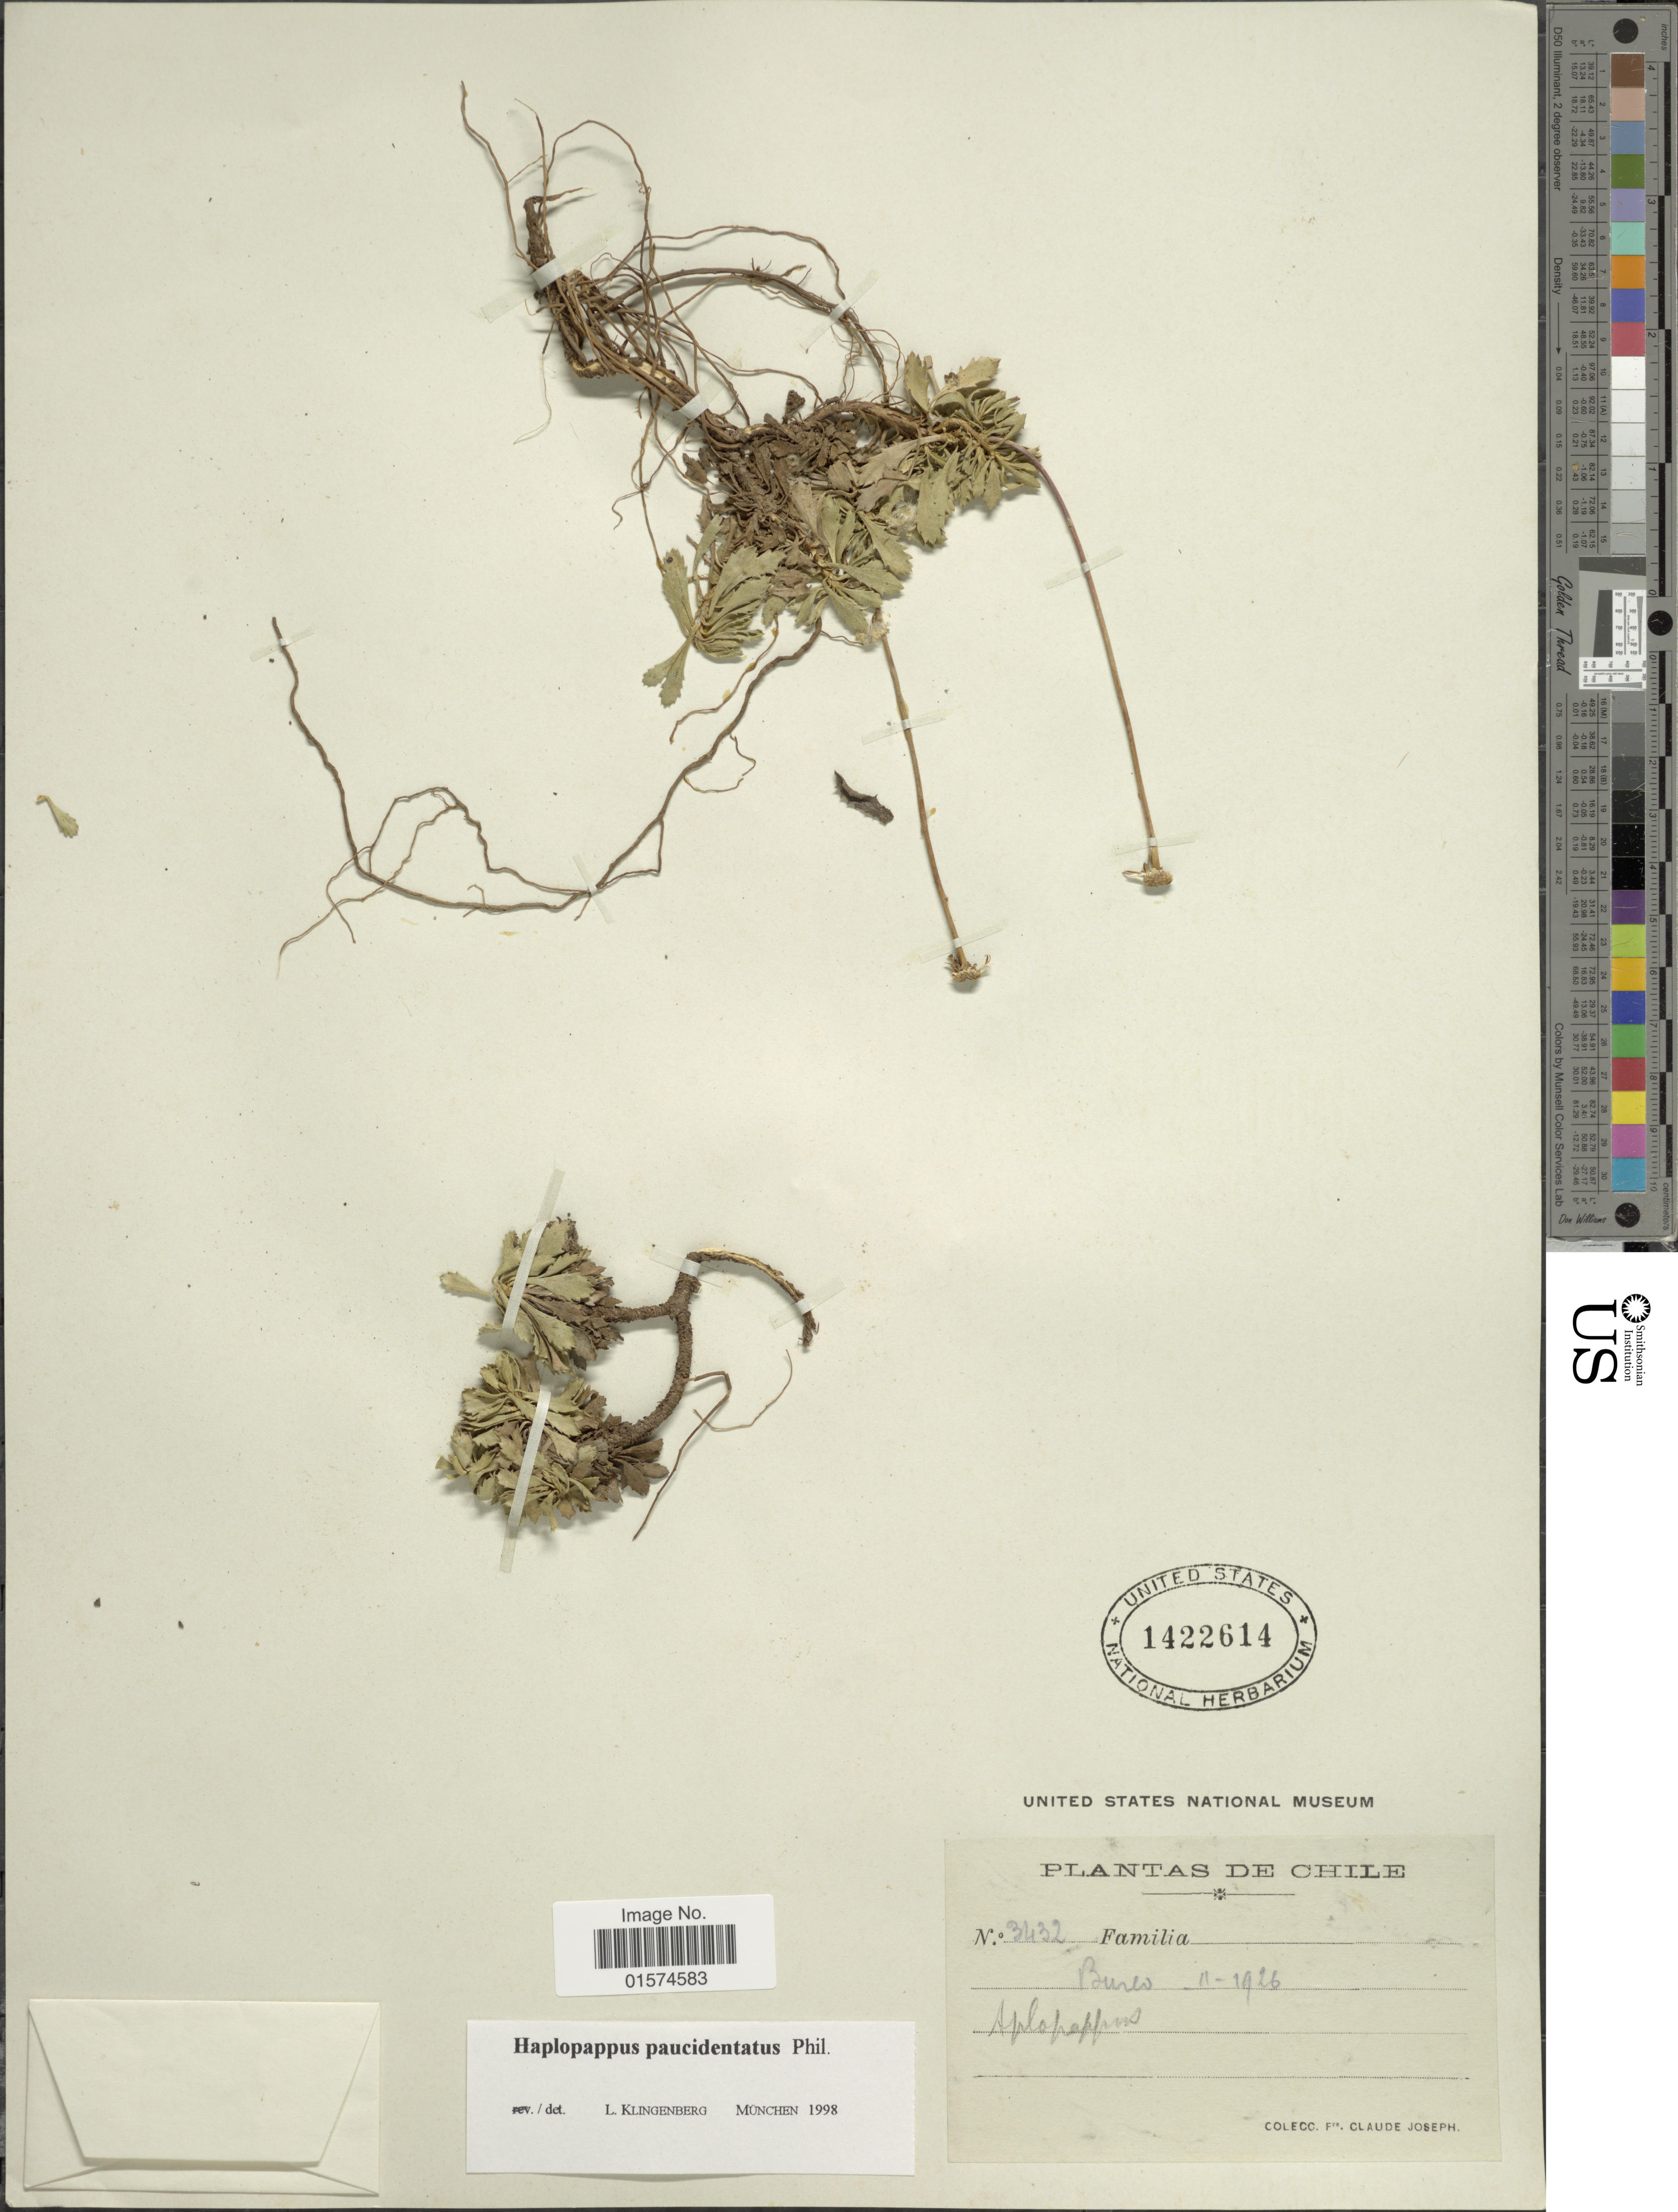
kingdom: Plantae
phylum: Tracheophyta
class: Magnoliopsida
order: Asterales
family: Asteraceae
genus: Haplopappus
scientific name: Haplopappus paucidentatus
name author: Phil.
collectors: Frere Claude Joseph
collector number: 3432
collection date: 1926-02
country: Chile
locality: Bureo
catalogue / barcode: US 1422614